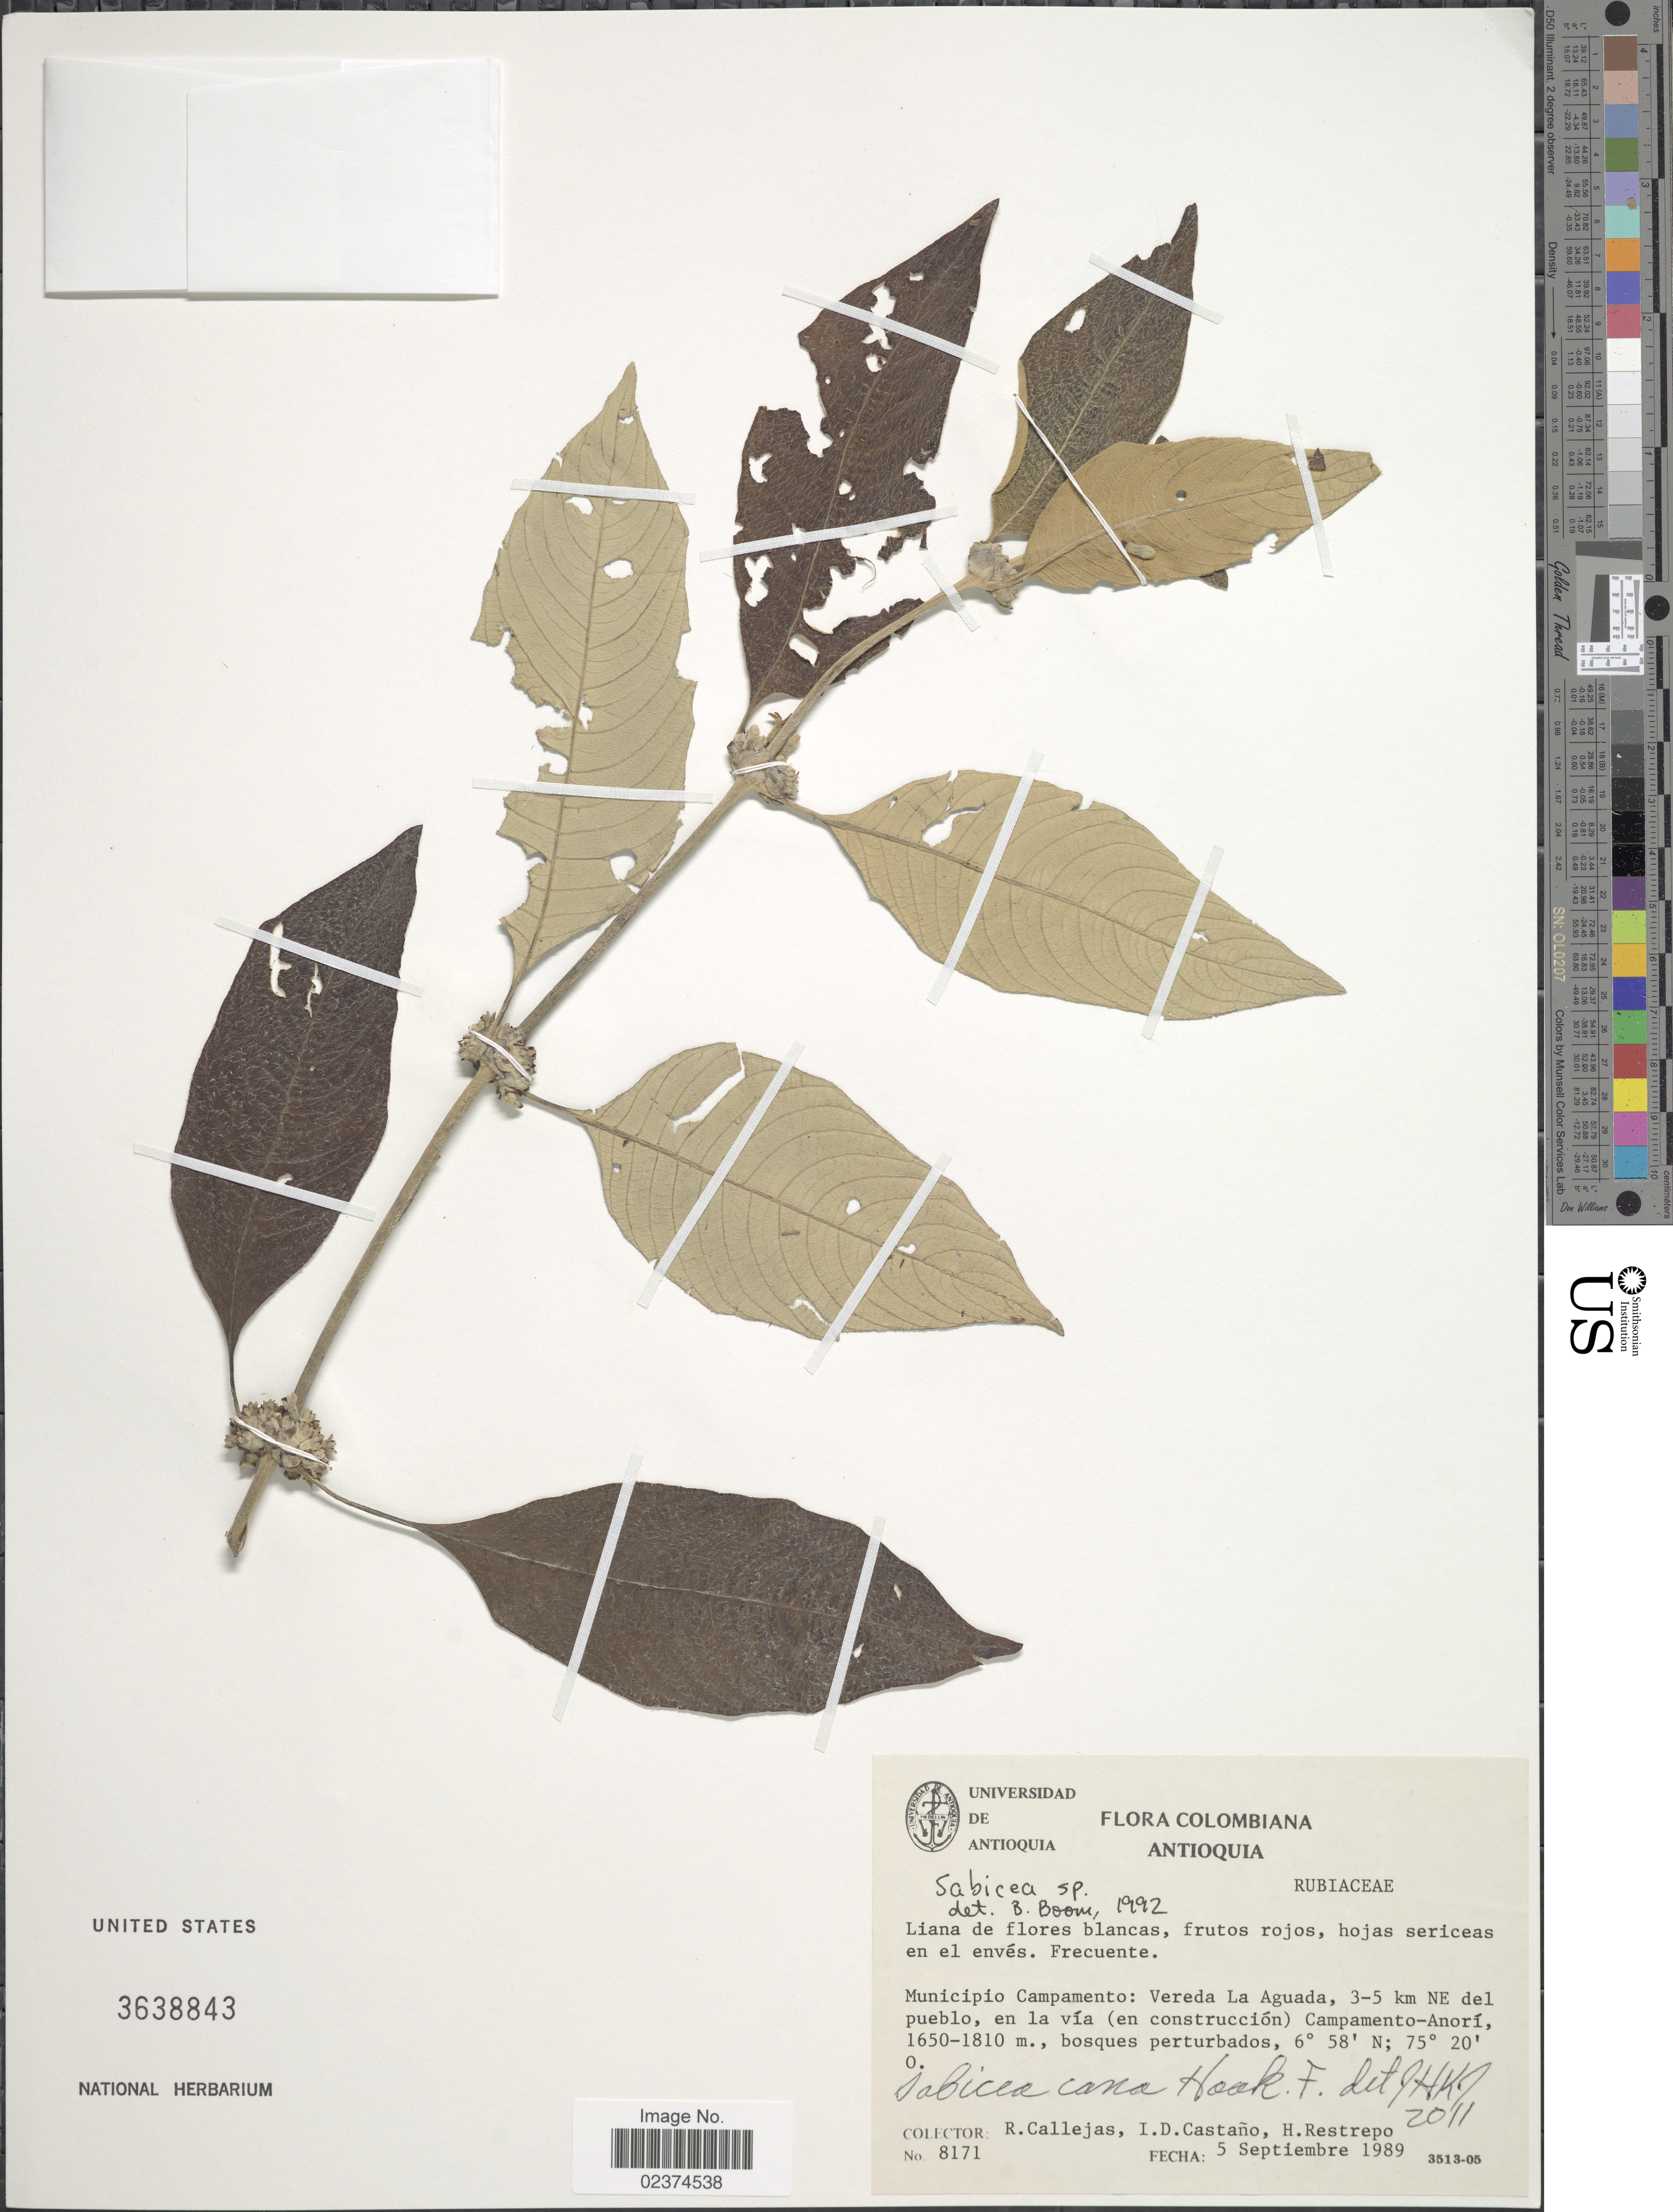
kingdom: Plantae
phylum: Tracheophyta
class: Magnoliopsida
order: Gentianales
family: Rubiaceae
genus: Sabicea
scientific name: Sabicea cana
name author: Hook. f.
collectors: R. Callejas, I. Castaño & H. Restrepo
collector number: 8171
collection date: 1989-09-05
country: Colombia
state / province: Antioquia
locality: Municipio Campamento: Vereda La Aguada, 3-5 km NE del pueblo, en la vía (en construcción) Campamento-Anorí, bosques perturbados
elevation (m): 1650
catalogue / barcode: US 3638843